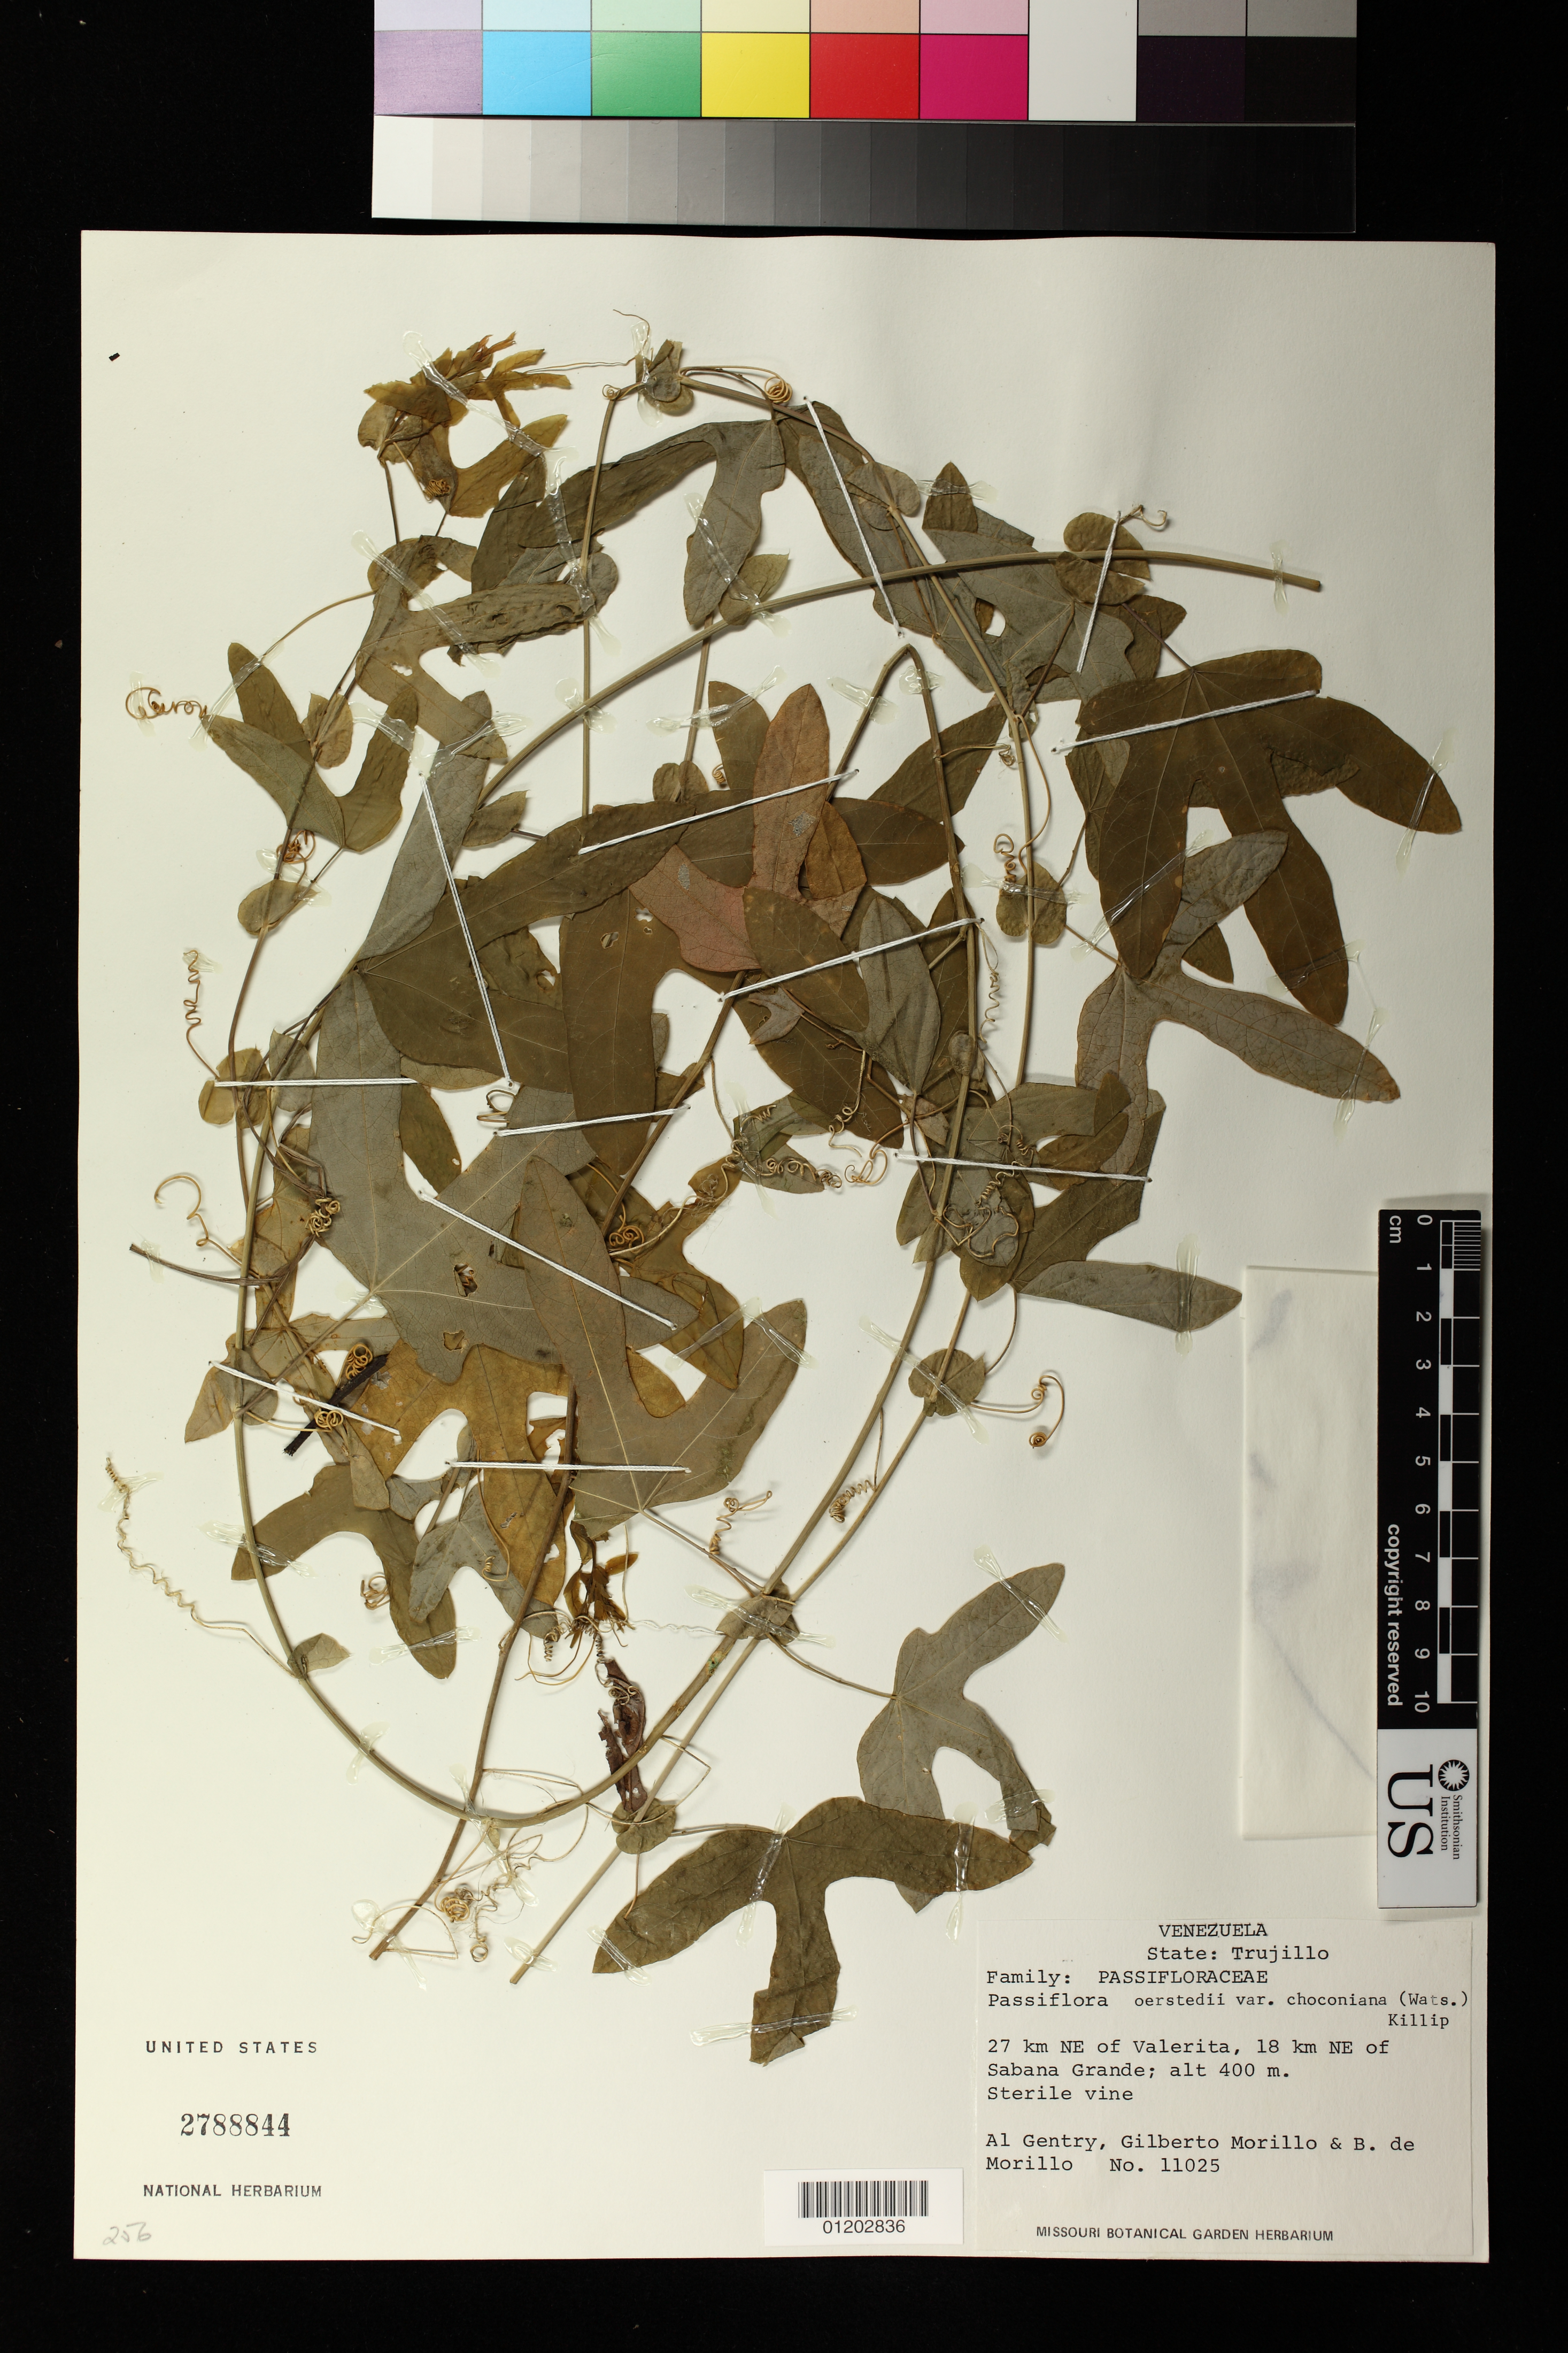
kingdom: Plantae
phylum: Tracheophyta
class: Magnoliopsida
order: Malpighiales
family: Passifloraceae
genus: Passiflora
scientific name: Passiflora oerstedii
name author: Mast. in Mart.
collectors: A. H. Gentry, G. N. Morillo & B. Morillo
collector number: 11025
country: Venezuela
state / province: Trujillo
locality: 27 km NE of Valerita, 18 km NE of Sabana Grande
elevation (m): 400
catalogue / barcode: US 2788844